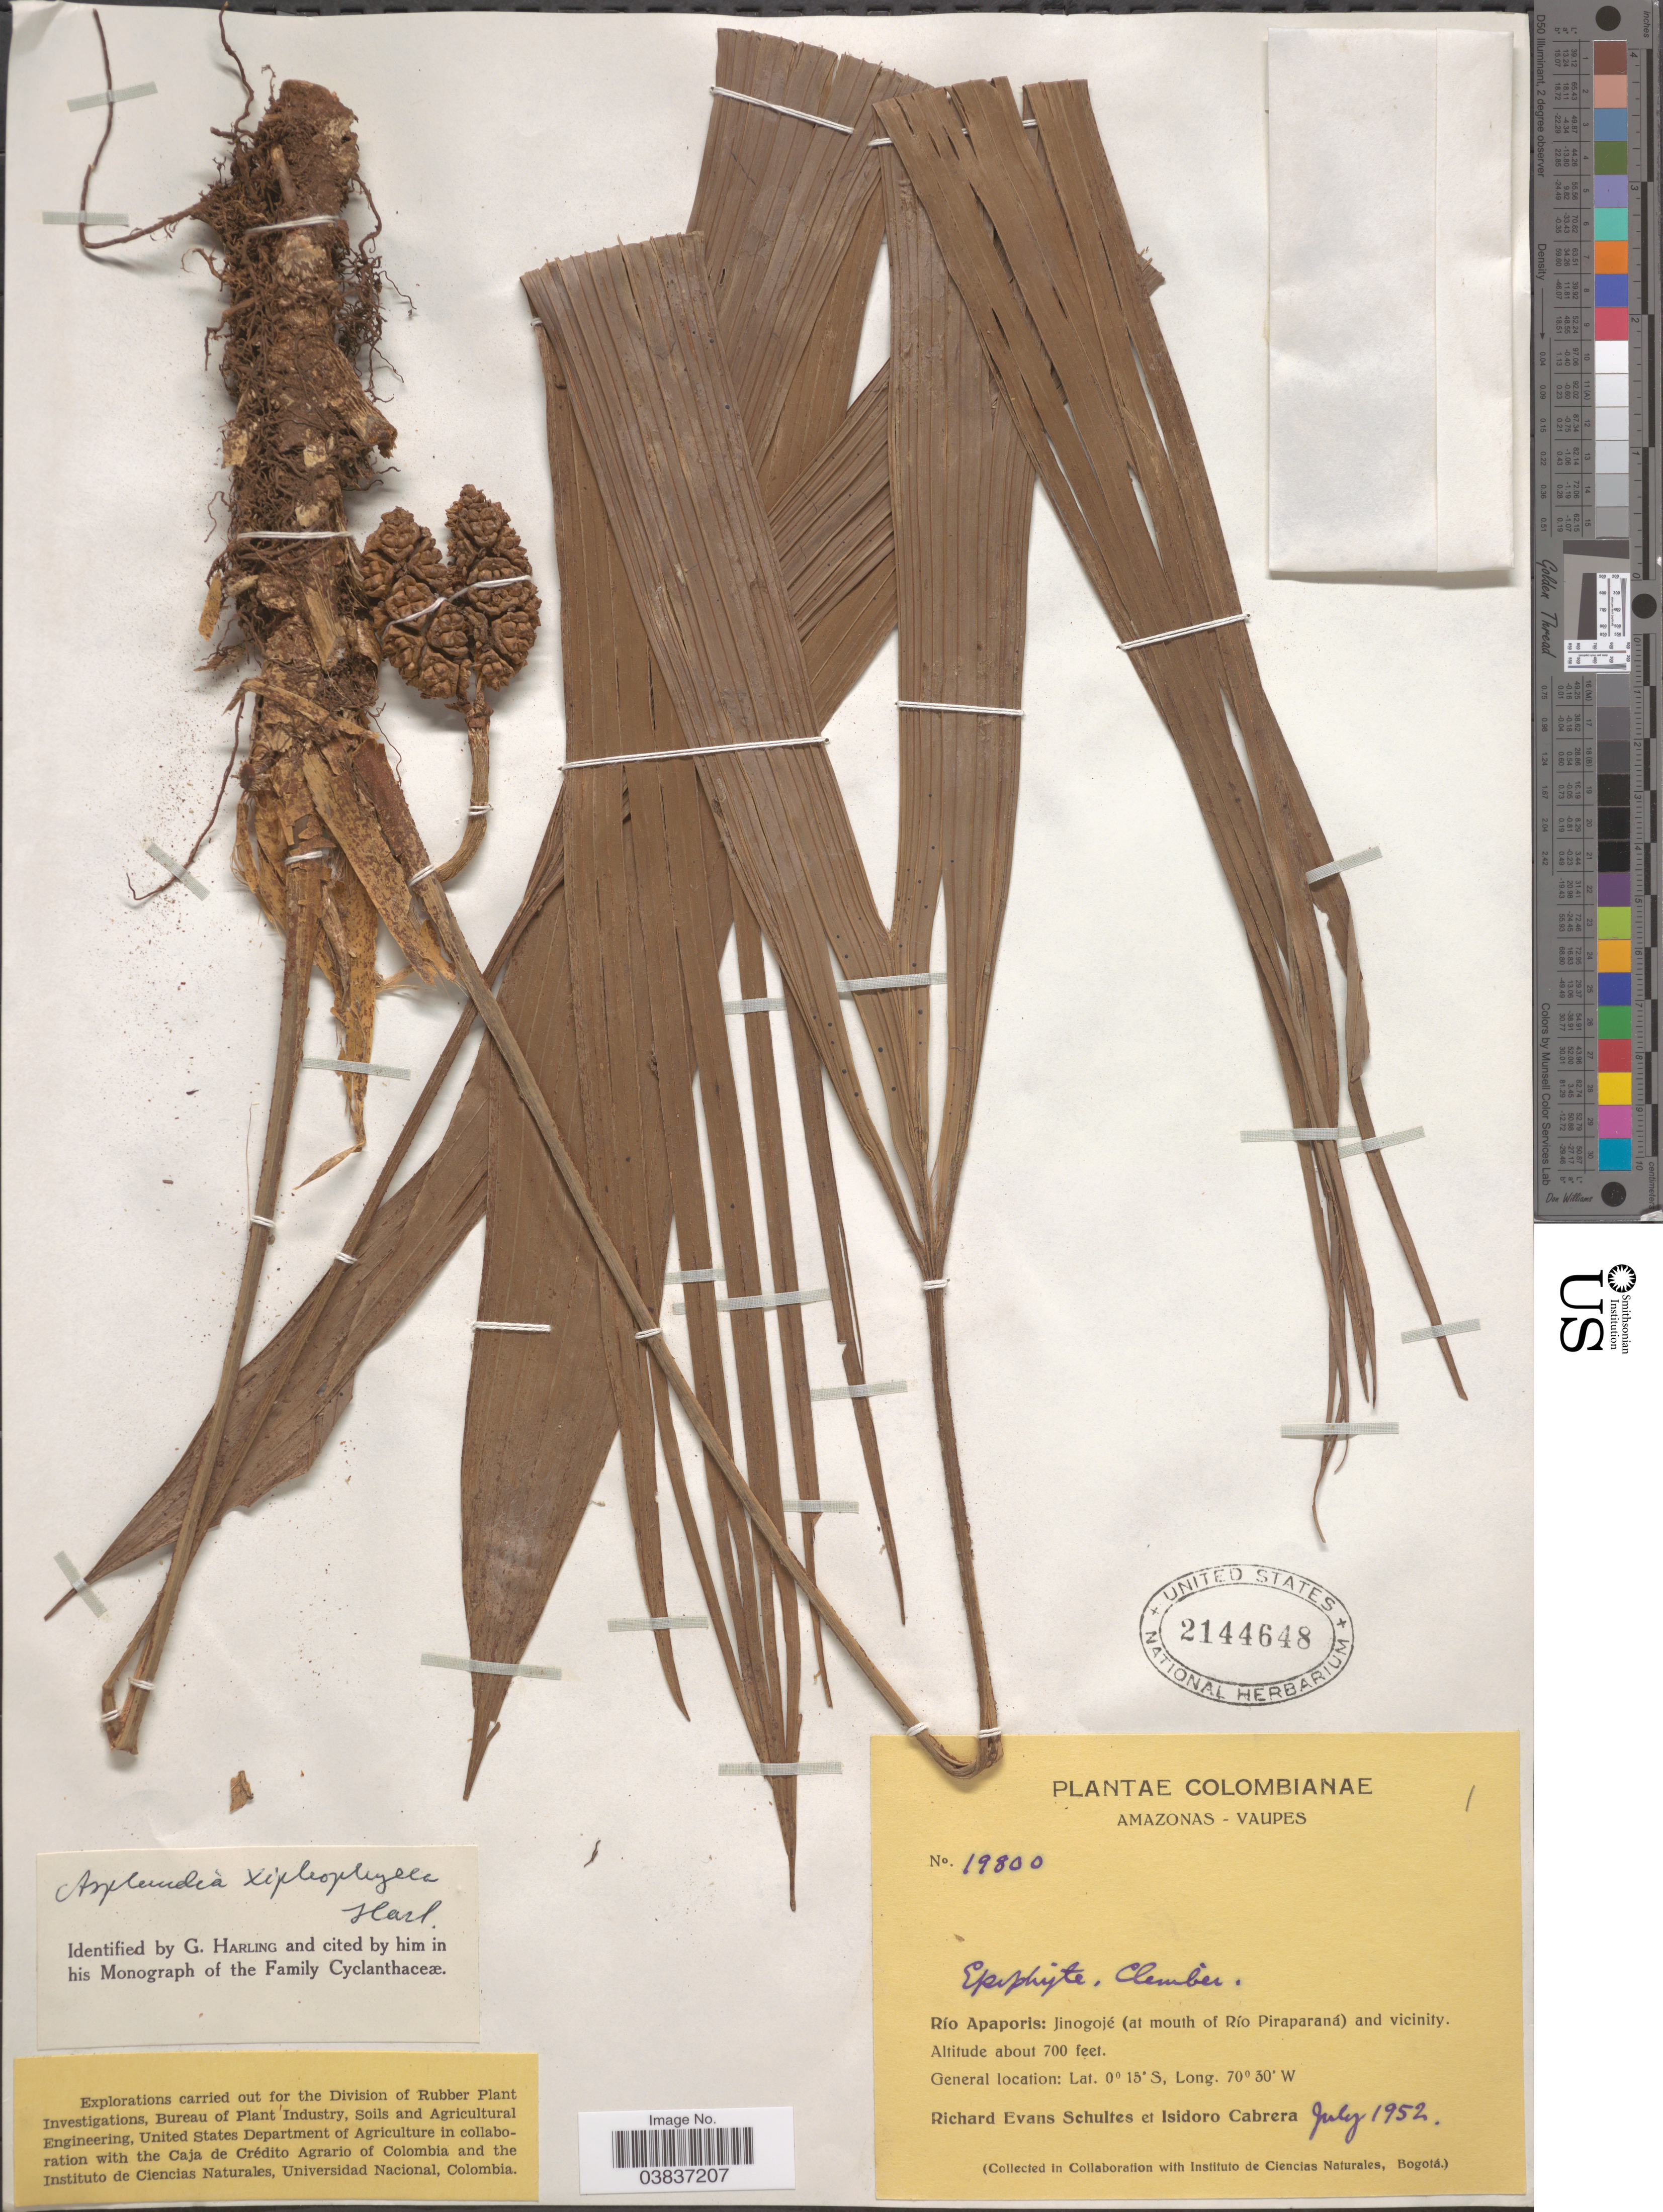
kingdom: Plantae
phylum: Tracheophyta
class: Liliopsida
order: Pandanales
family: Cyclanthaceae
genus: Carludovica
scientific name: Carludovica drudei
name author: Mast.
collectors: R. E. Schultes & I. Cabrera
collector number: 19800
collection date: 1952-07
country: Colombia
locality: Amazonas - Vaupes. Río Apaporis: Jinogojé (at mouth of Río Piraparaná) and vicinity.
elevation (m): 213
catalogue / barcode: US 2144648